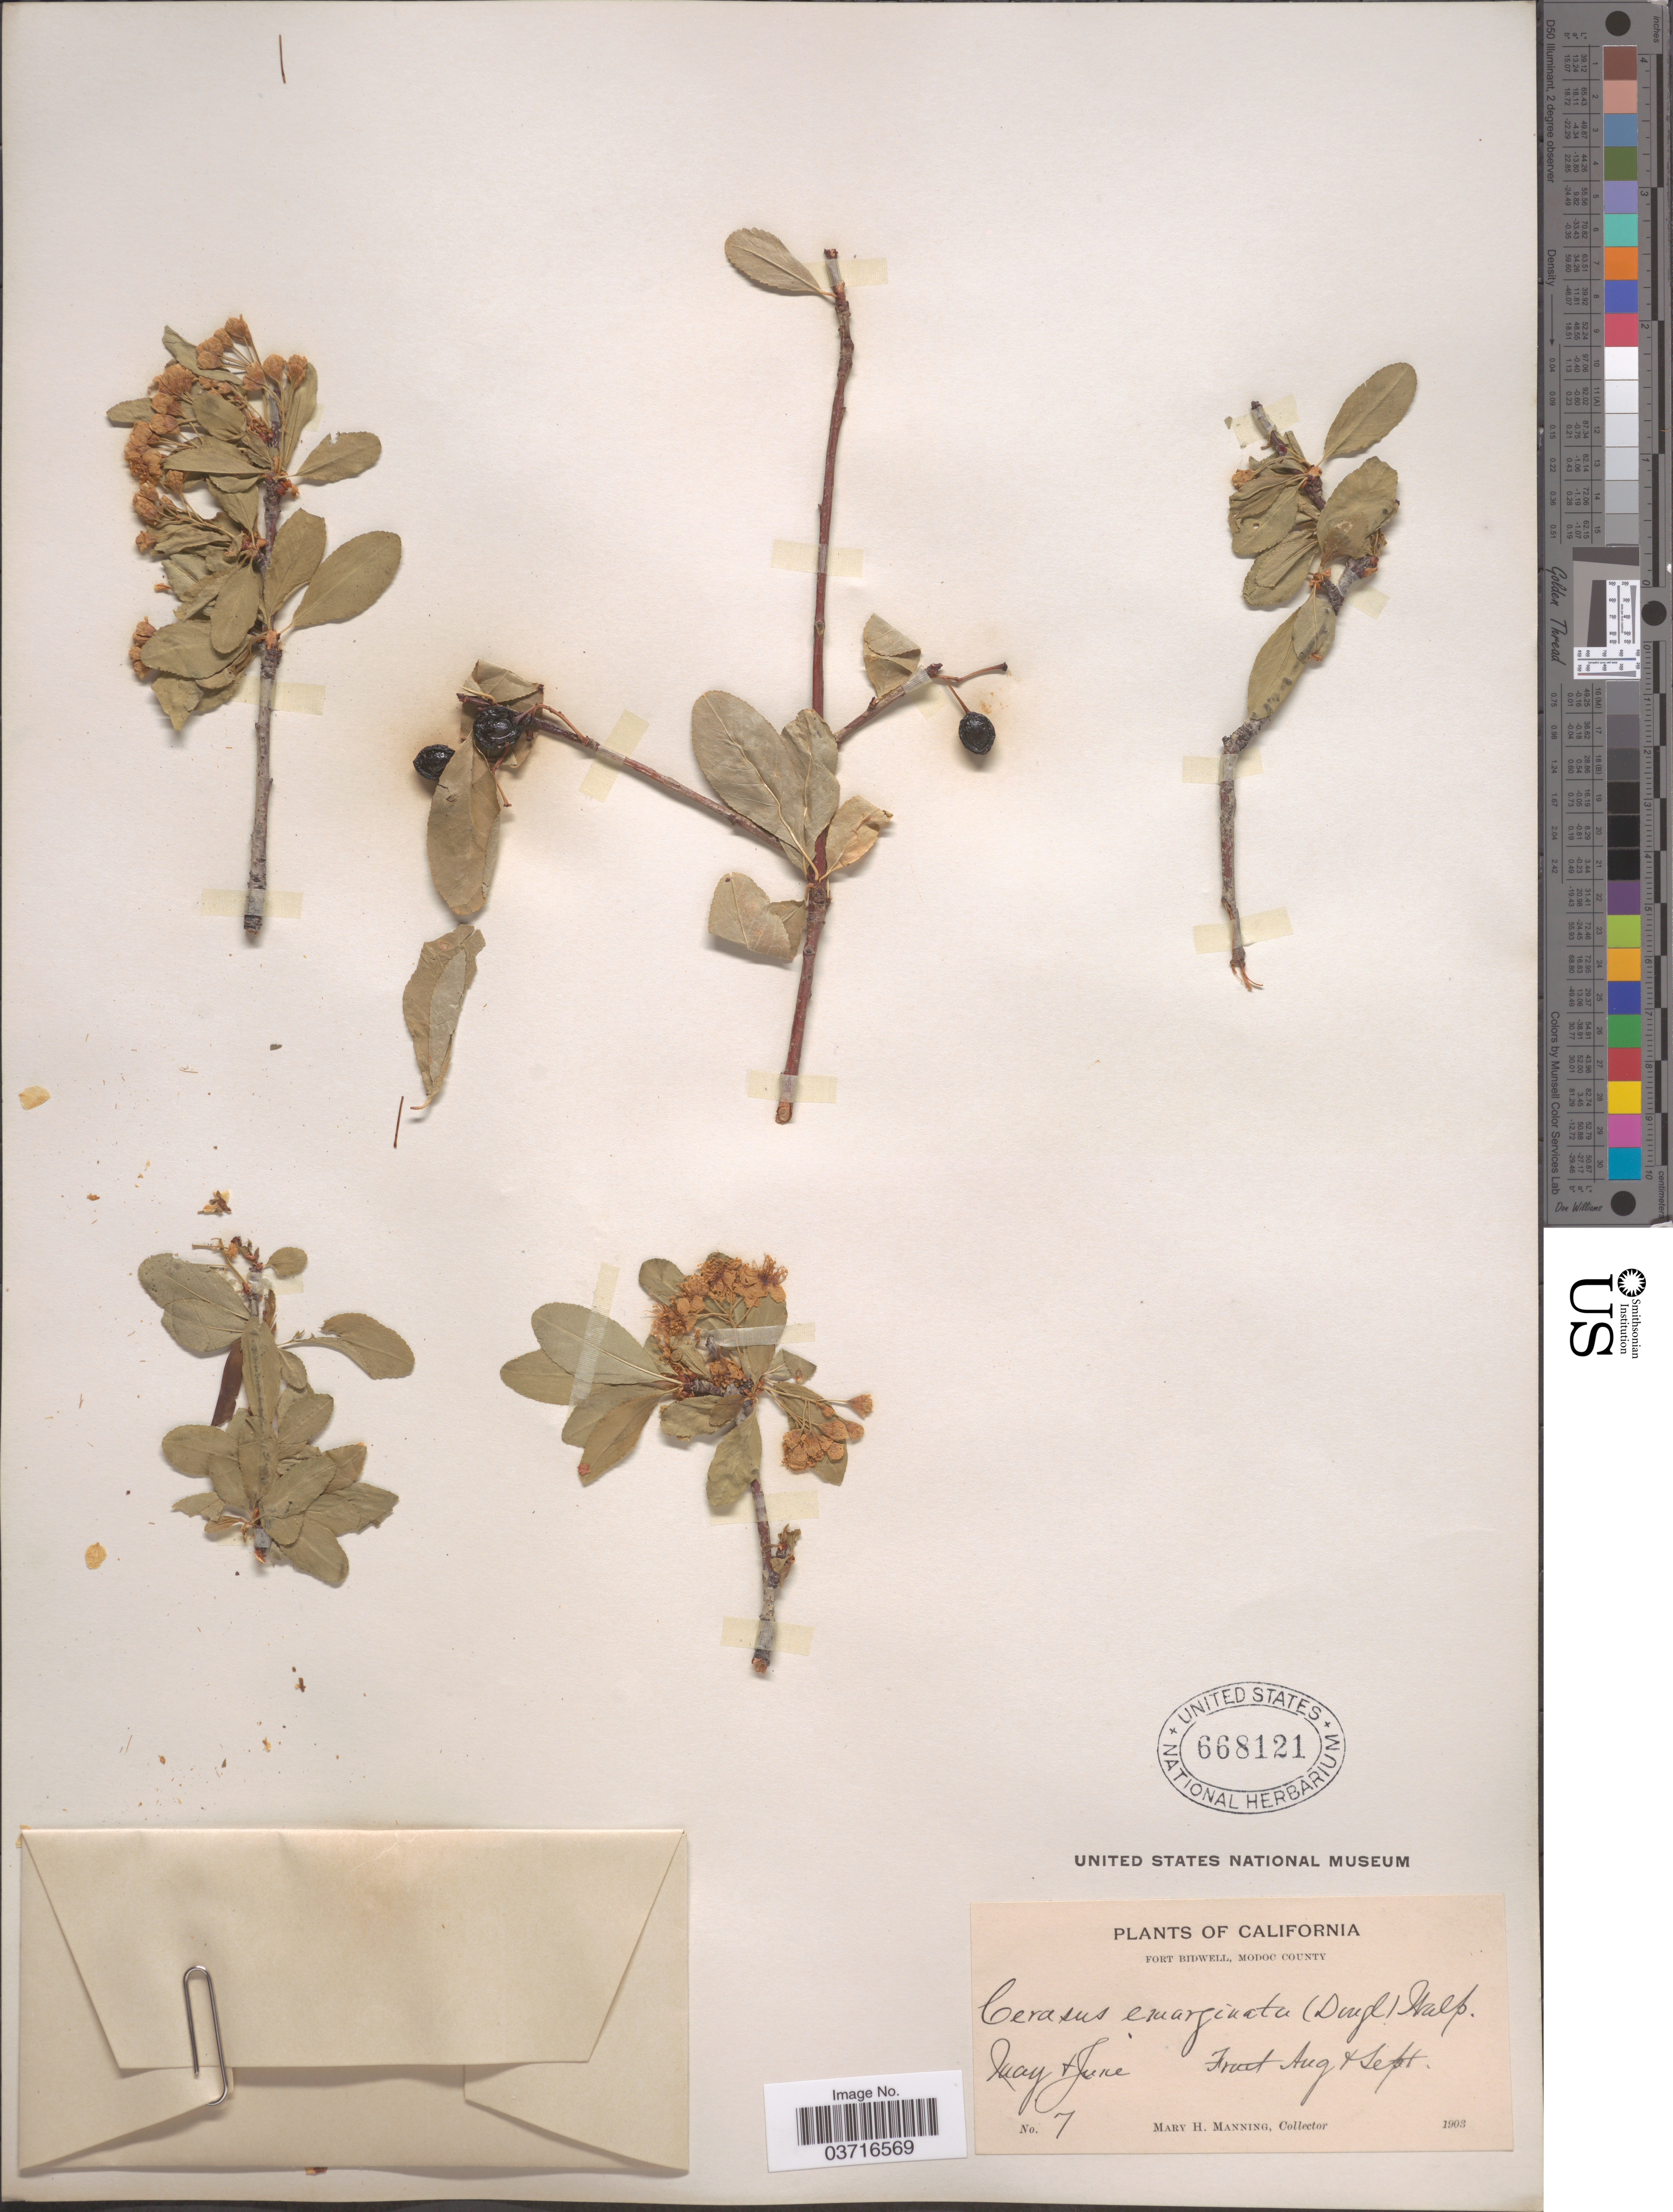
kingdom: Plantae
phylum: Tracheophyta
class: Magnoliopsida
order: Rosales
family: Rosaceae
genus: Prunus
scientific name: Prunus sp.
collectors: M. Manning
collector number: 7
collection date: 1903-05/1903-06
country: United States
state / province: California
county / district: Modoc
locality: Fort Bidwell, Modoc County.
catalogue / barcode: US 668121